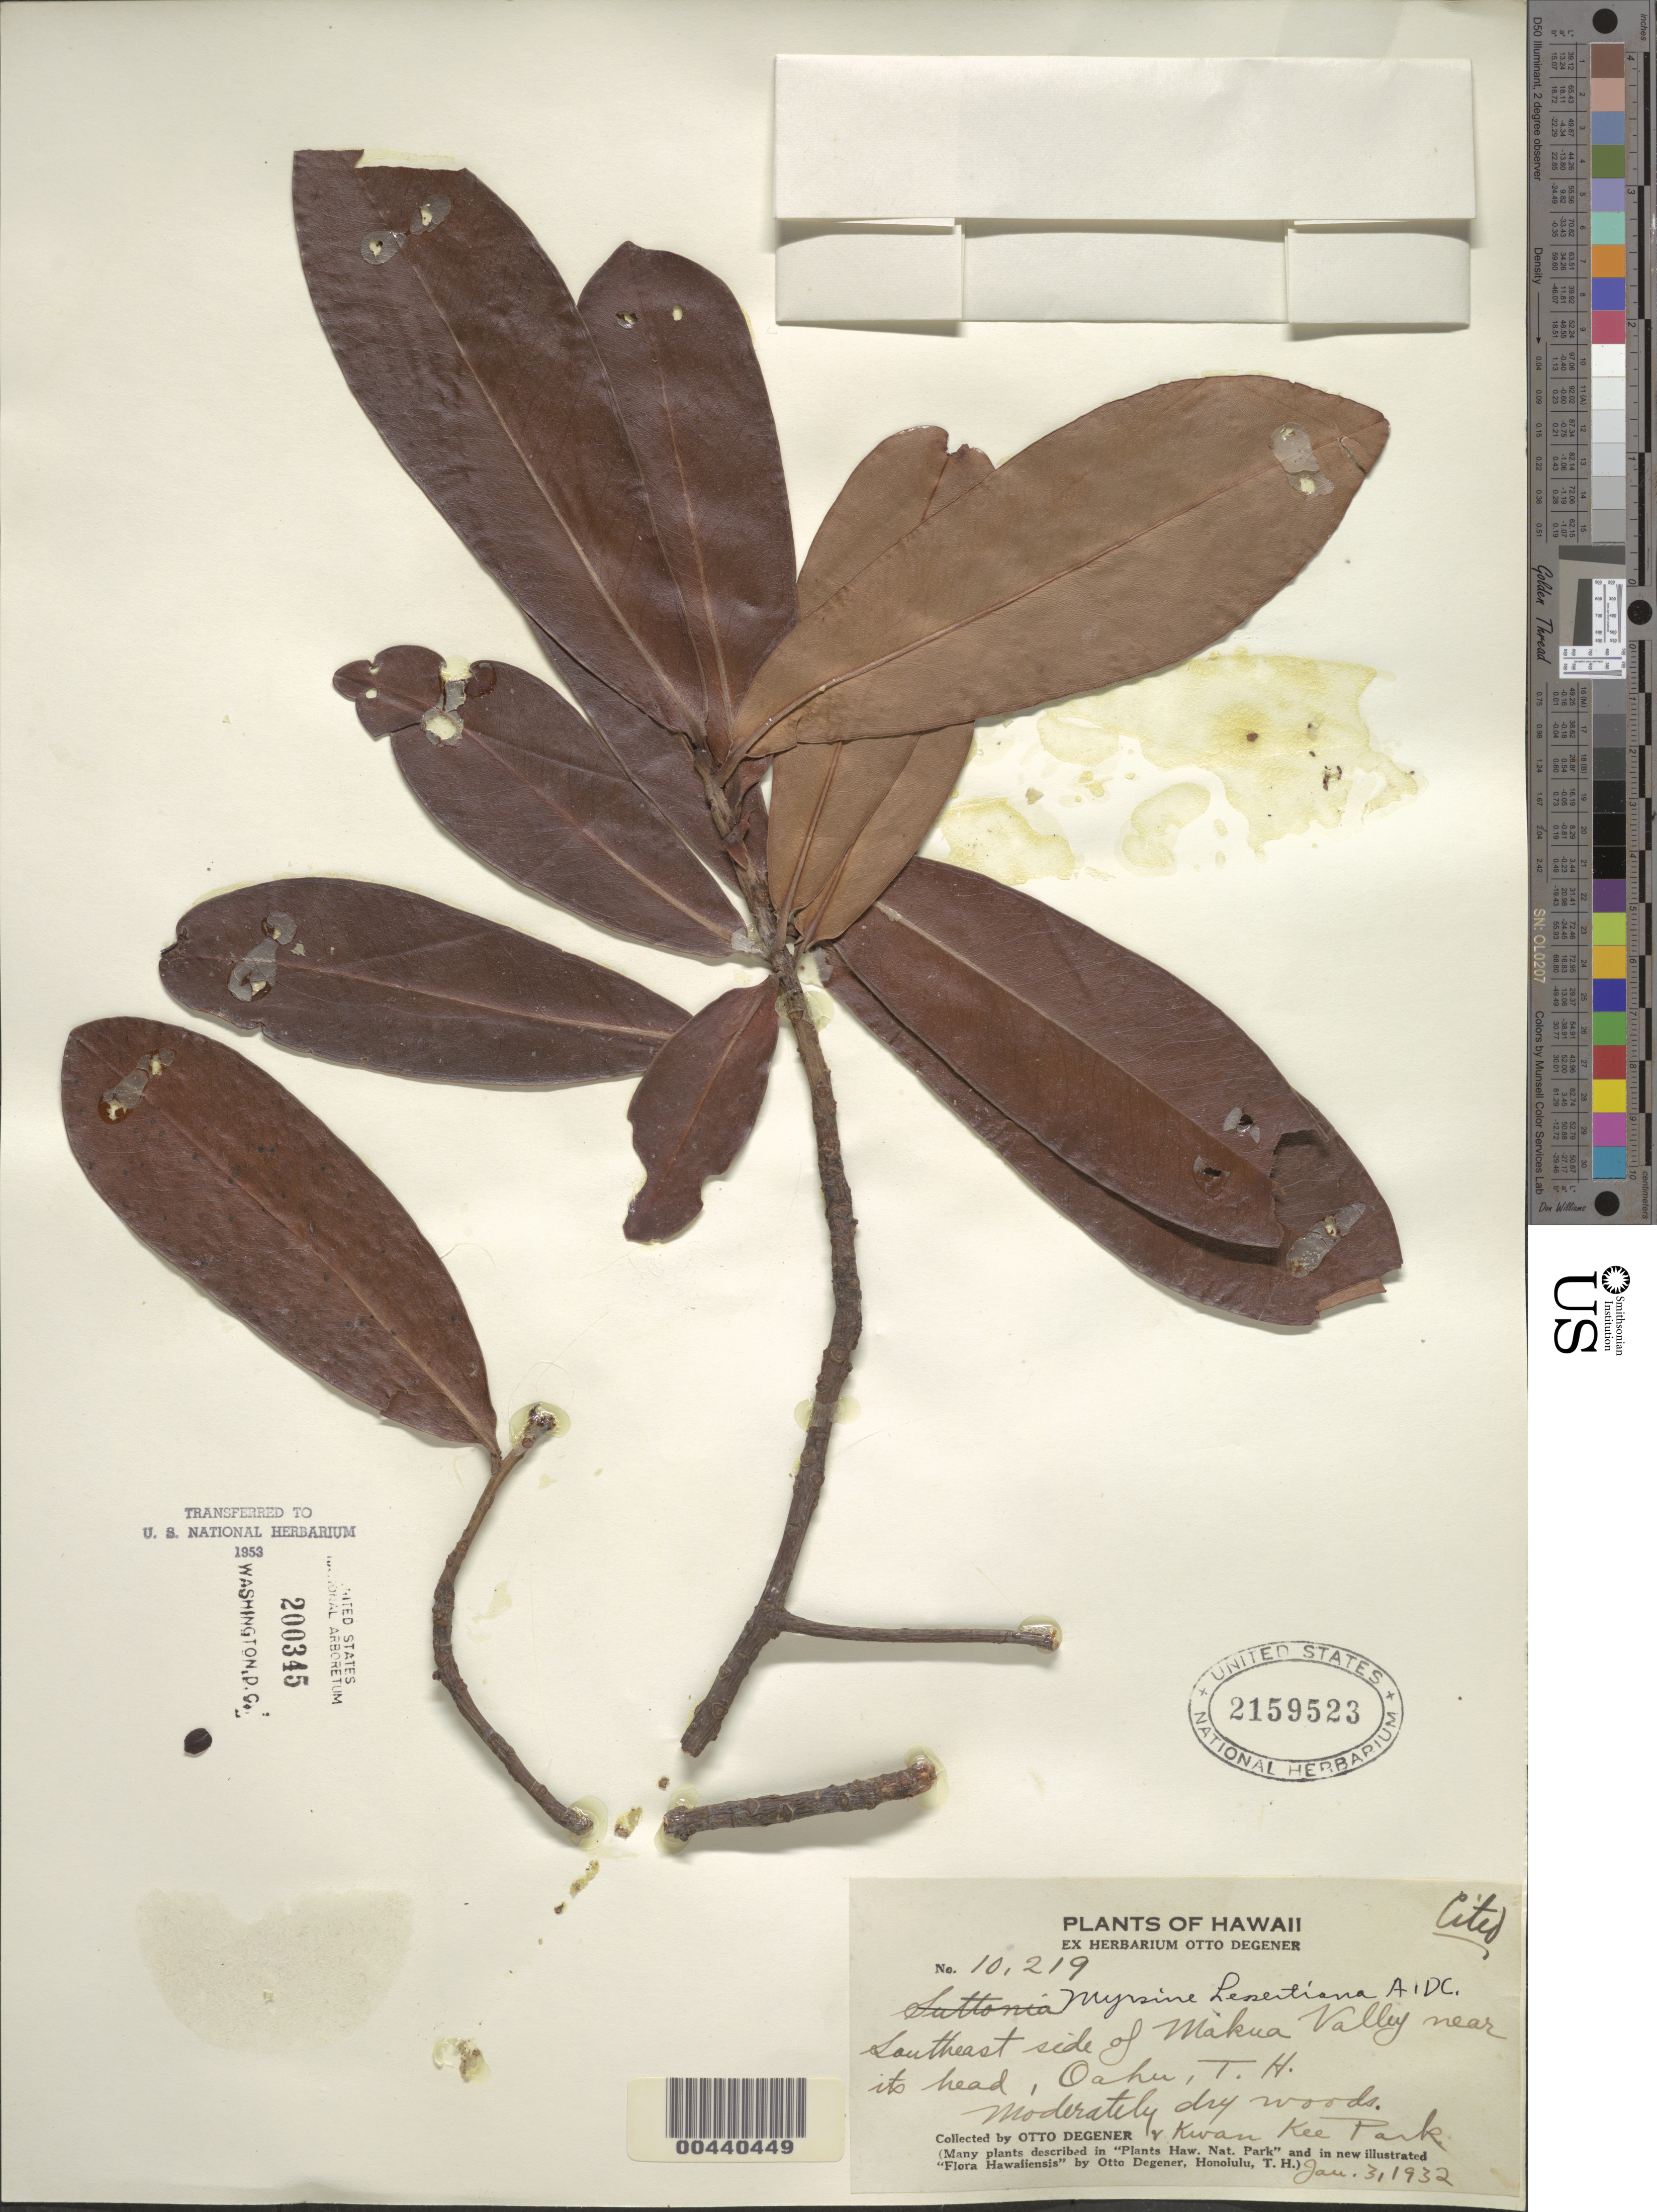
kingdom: Plantae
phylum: Tracheophyta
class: Magnoliopsida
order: Ericales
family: Primulaceae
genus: Myrsine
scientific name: Myrsine lessertiana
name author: A. DC.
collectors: O. Degener & K. Park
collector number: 10219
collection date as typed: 3 Jan 1932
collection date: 1932-01-03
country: United States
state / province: Hawaii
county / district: Honolulu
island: Oahu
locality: SE side of Makua Valley near its head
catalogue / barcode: US 2159523